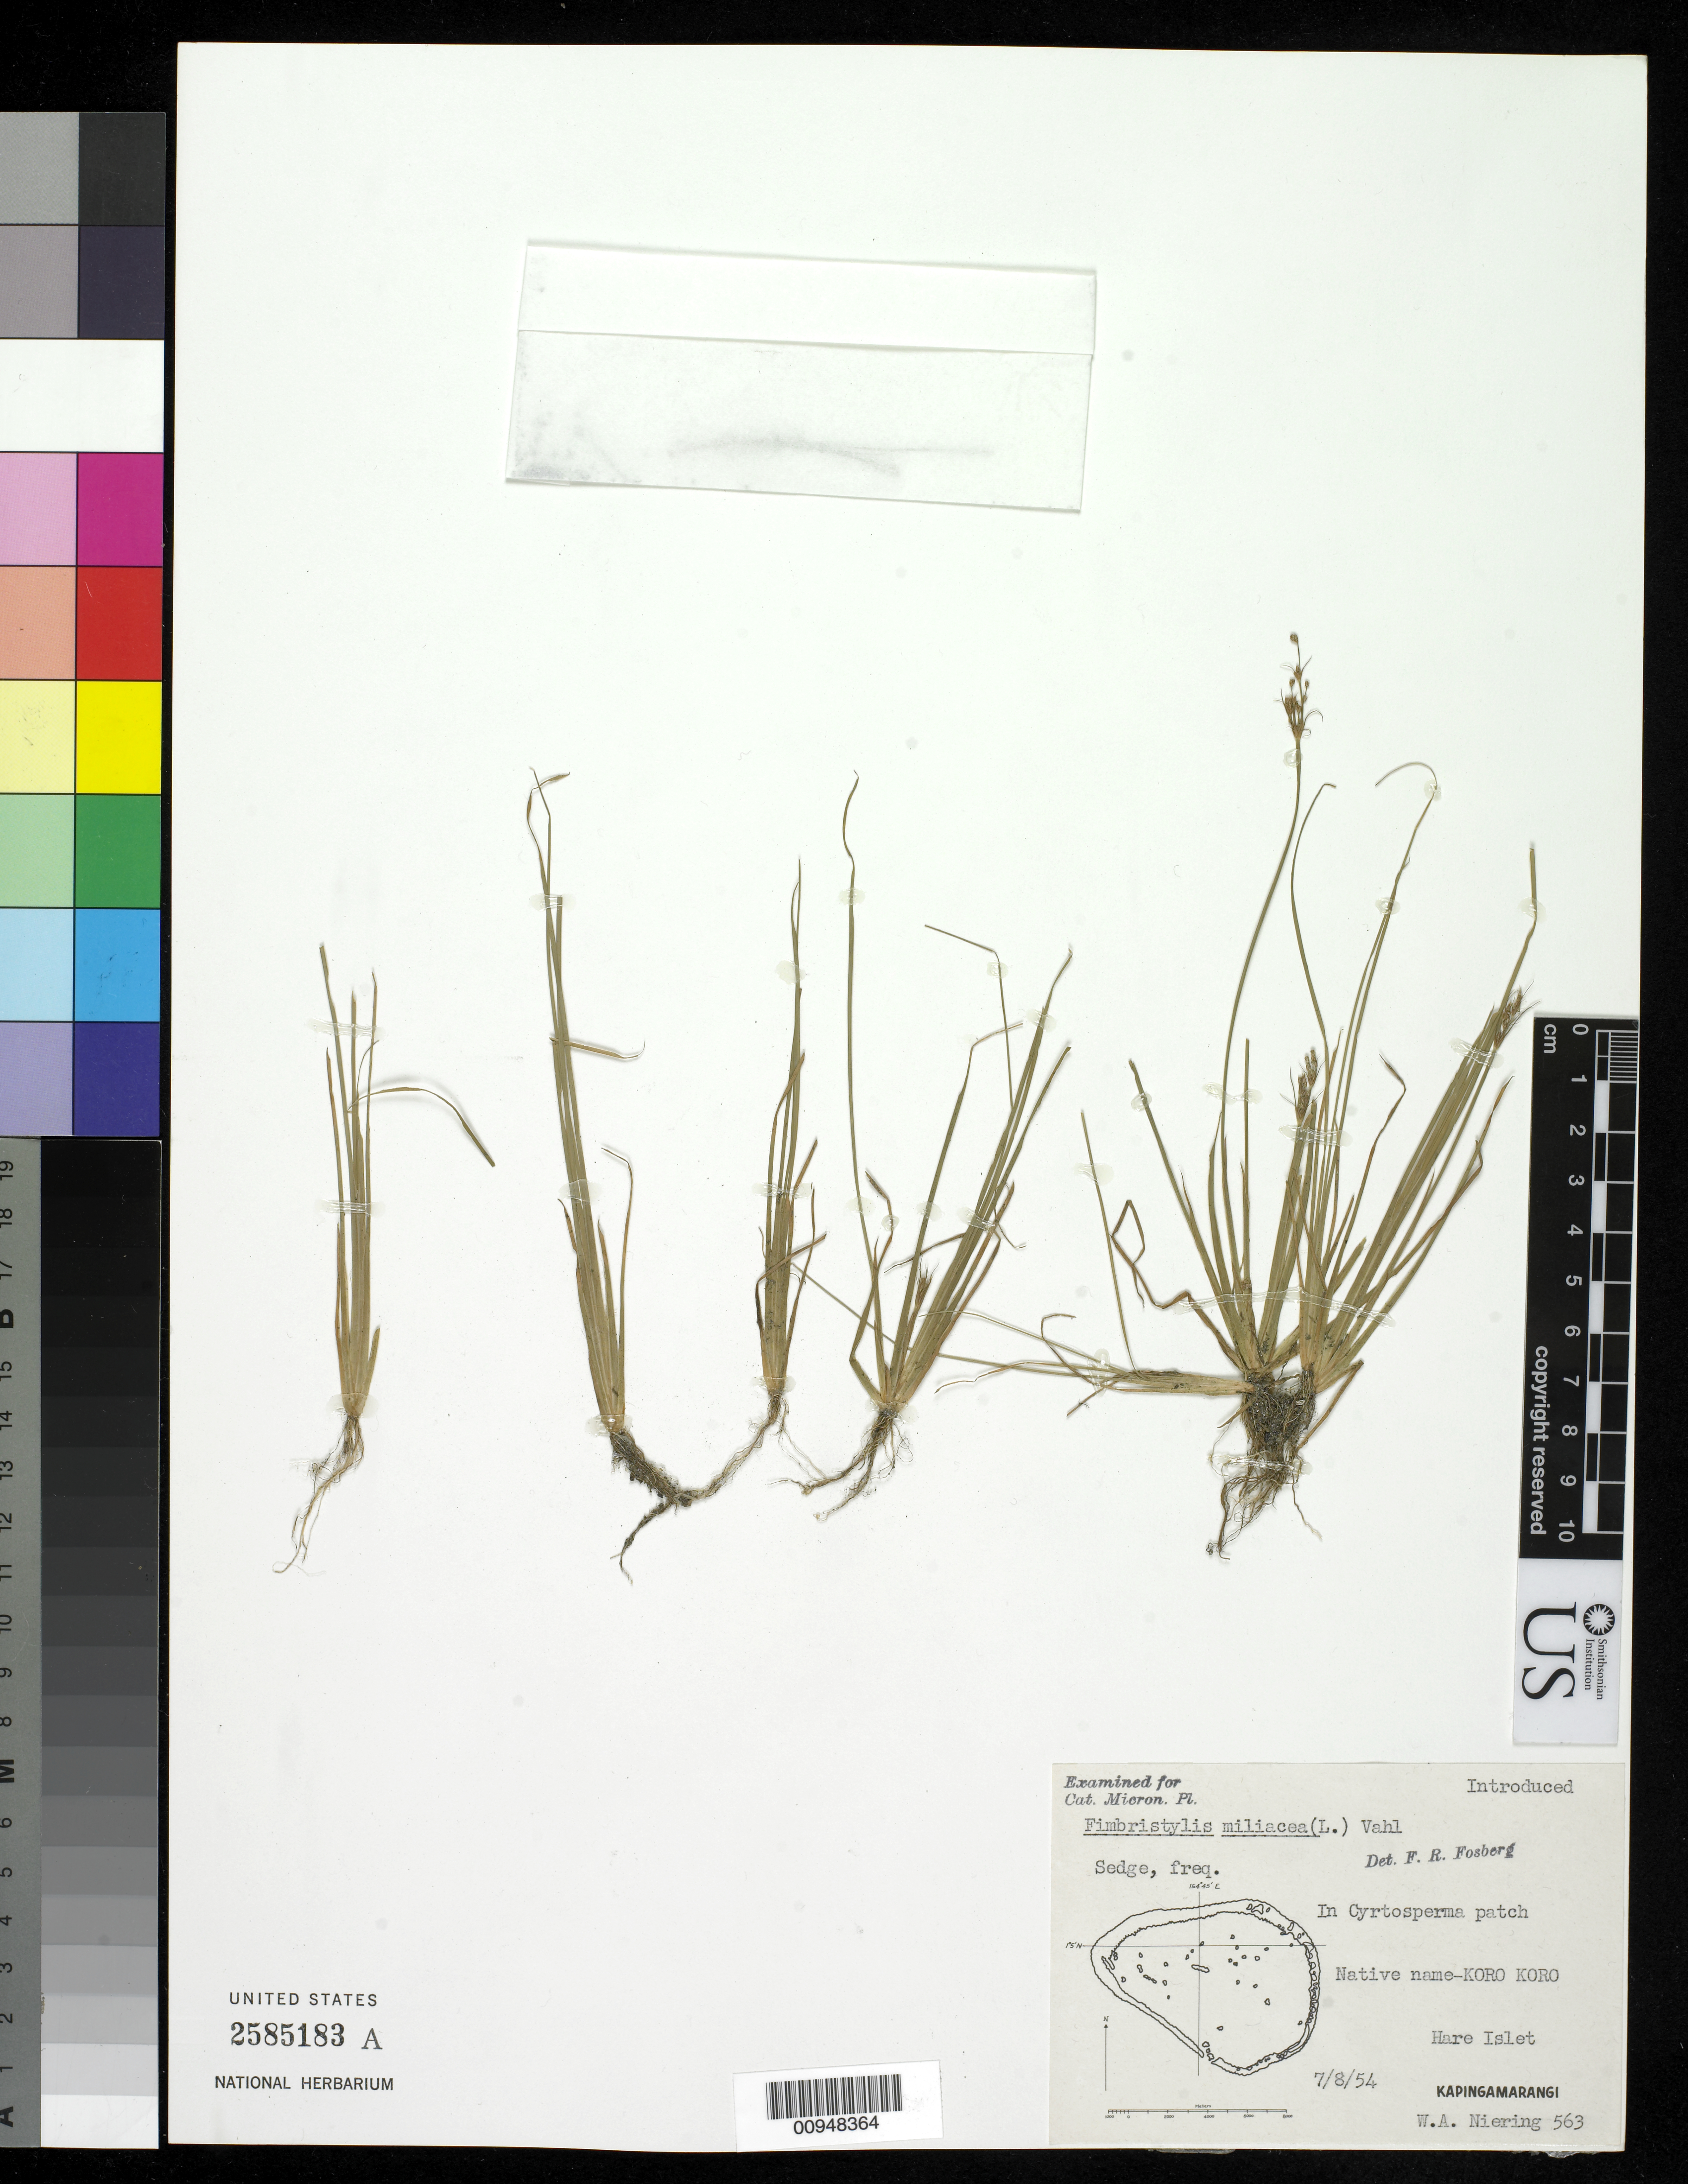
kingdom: Plantae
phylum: Tracheophyta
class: Liliopsida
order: Poales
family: Cyperaceae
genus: Fimbristylis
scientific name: Fimbristylis littoralis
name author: Gaudich.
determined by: Strong, M. T., (US), Smithsonian Institution - National Museum of Natural History (UNITED STATES)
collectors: W. Niering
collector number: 563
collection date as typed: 08 Jul 1954 or 07 Aug 1954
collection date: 1954-07-08 or 1954-08-07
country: Micronesia, Federated States of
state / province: Pohnpei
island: Kapingamarangi Atoll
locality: Hare Islet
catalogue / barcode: US 2585183